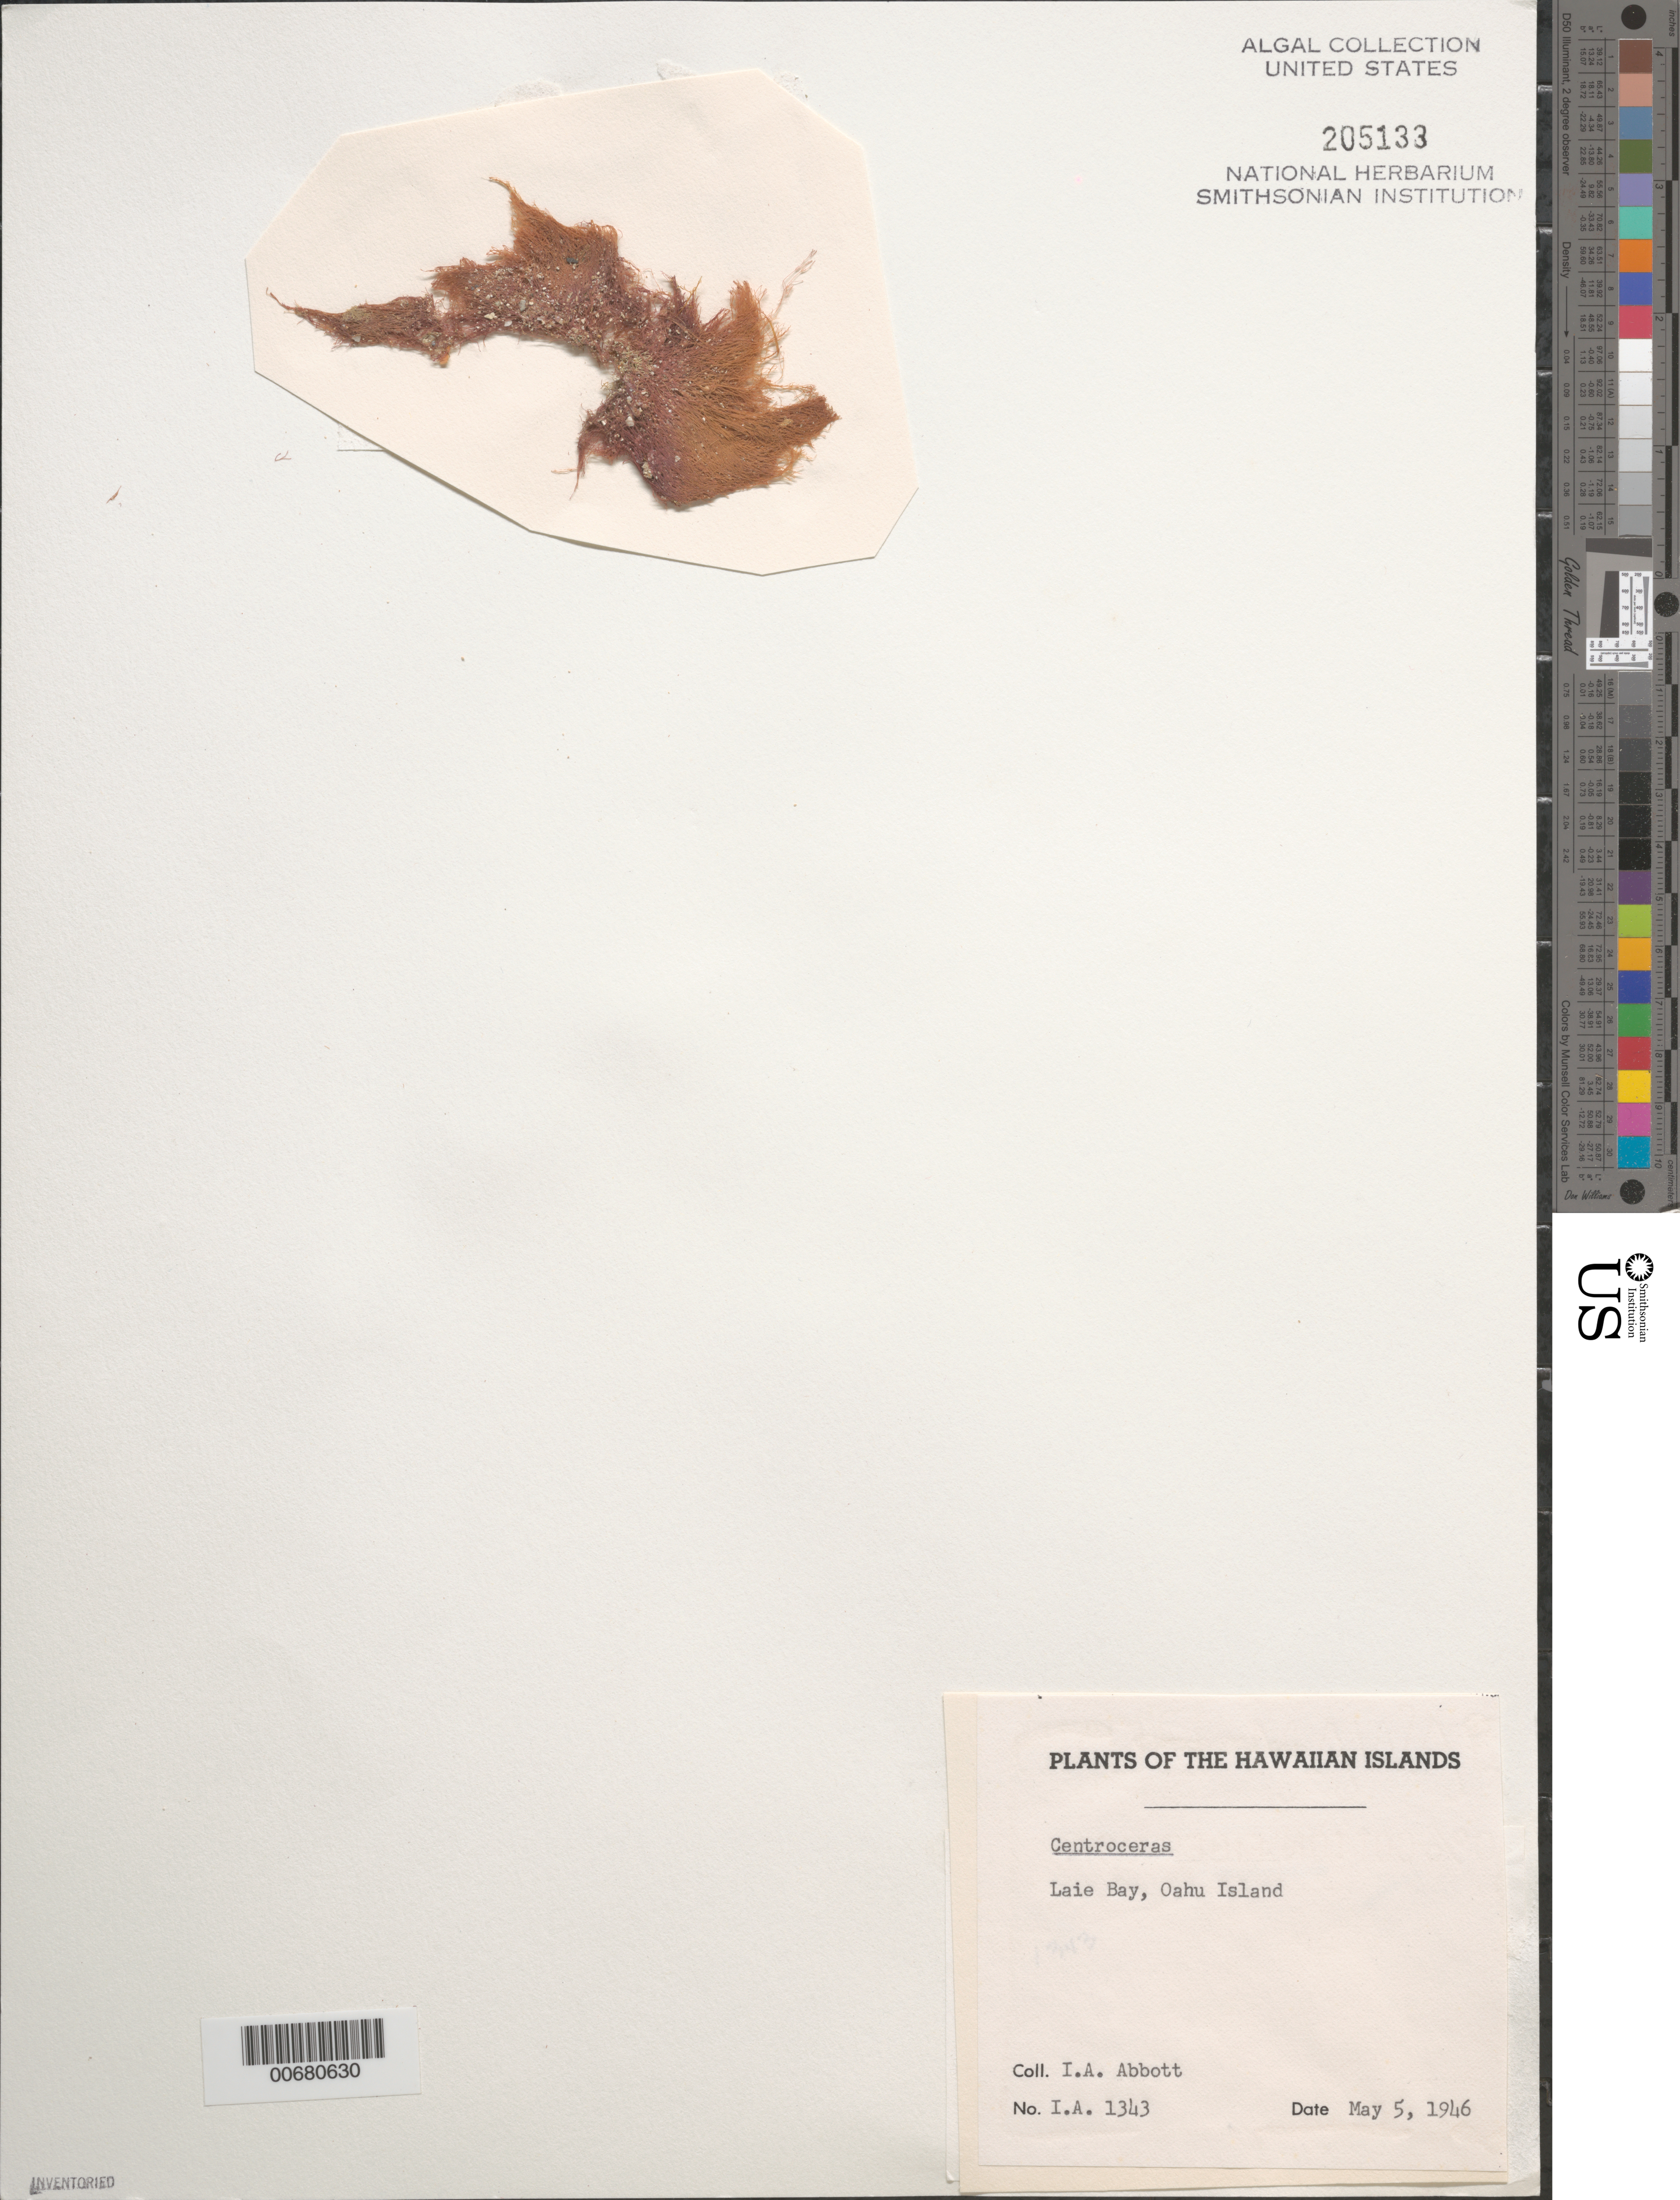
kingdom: Plantae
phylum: Rhodophyta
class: Florideophyceae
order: Ceramiales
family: Ceramiaceae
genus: Centroceras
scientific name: Centroceras sp.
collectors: I. A. Abbott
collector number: IAA 1343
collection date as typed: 05 May 1946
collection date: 1946-05-05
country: United States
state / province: Hawaii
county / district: Honolulu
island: Oahu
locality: Laie Bay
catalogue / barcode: US 205133